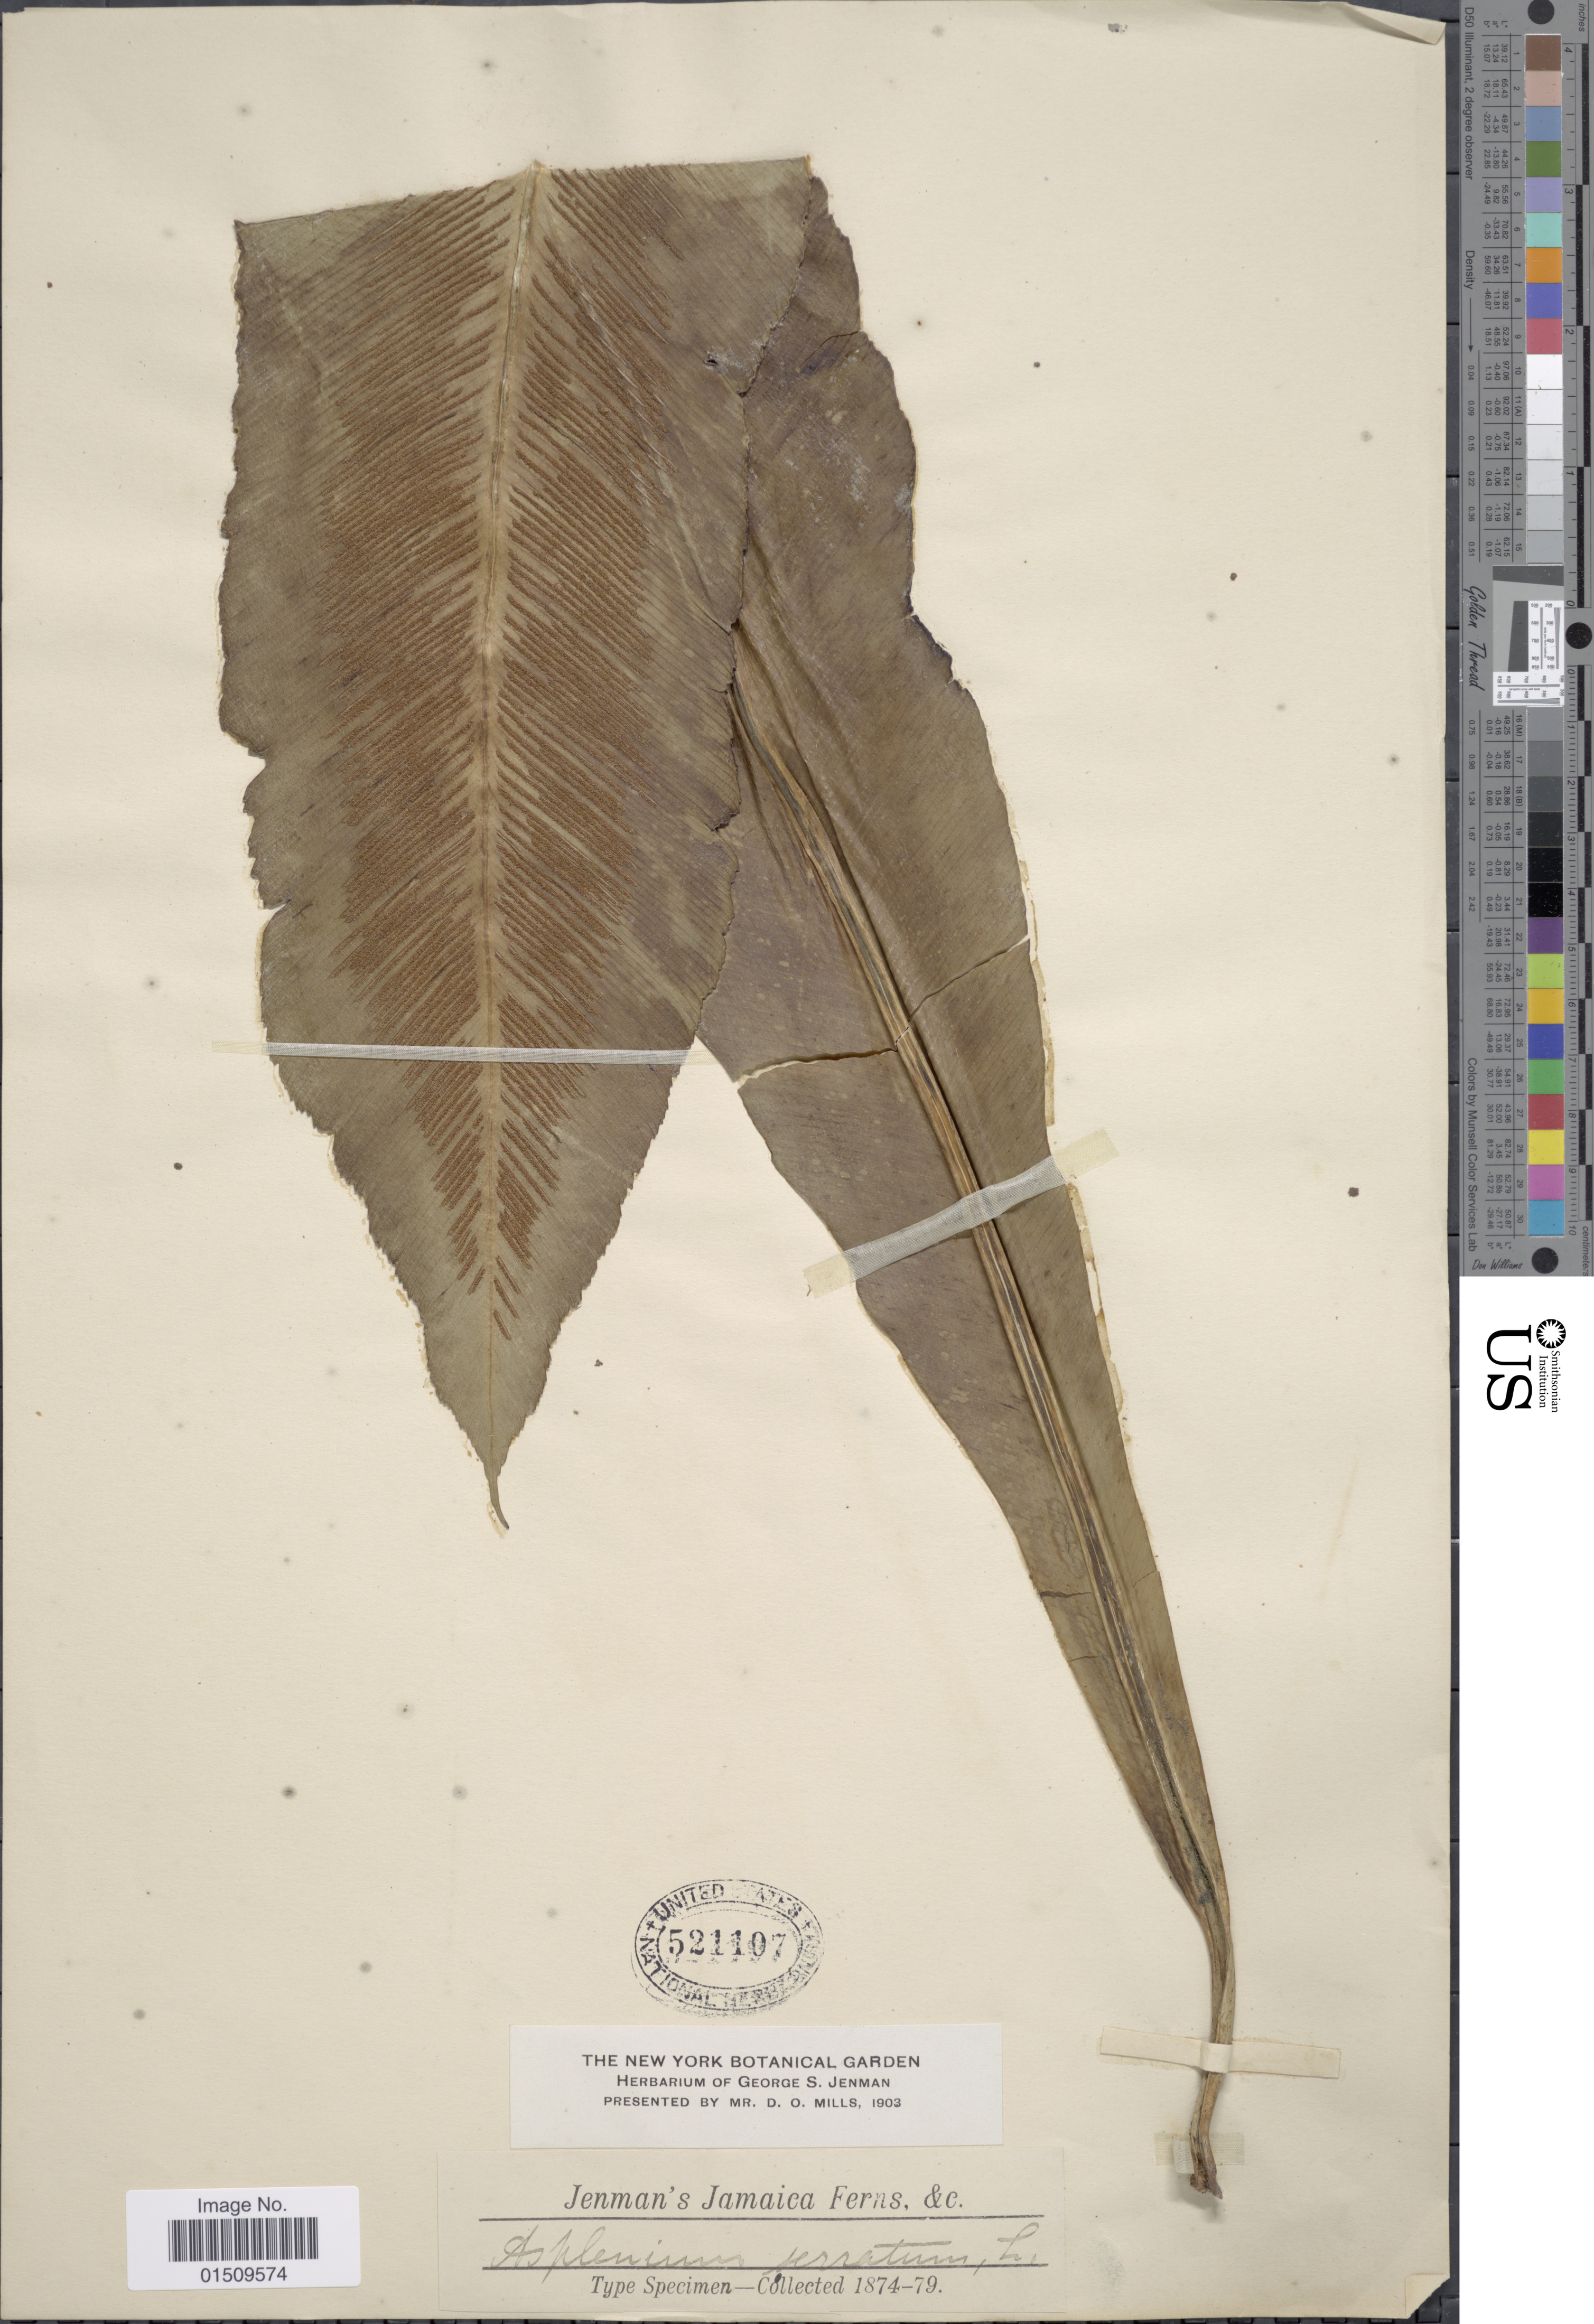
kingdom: Plantae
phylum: Tracheophyta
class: Polypodiopsida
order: Polypodiales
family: Aspleniaceae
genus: Asplenium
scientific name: Asplenium serratum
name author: L.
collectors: ex herb. George S. Jenman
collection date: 1874/1879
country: Jamaica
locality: Jamaica.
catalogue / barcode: US 521107